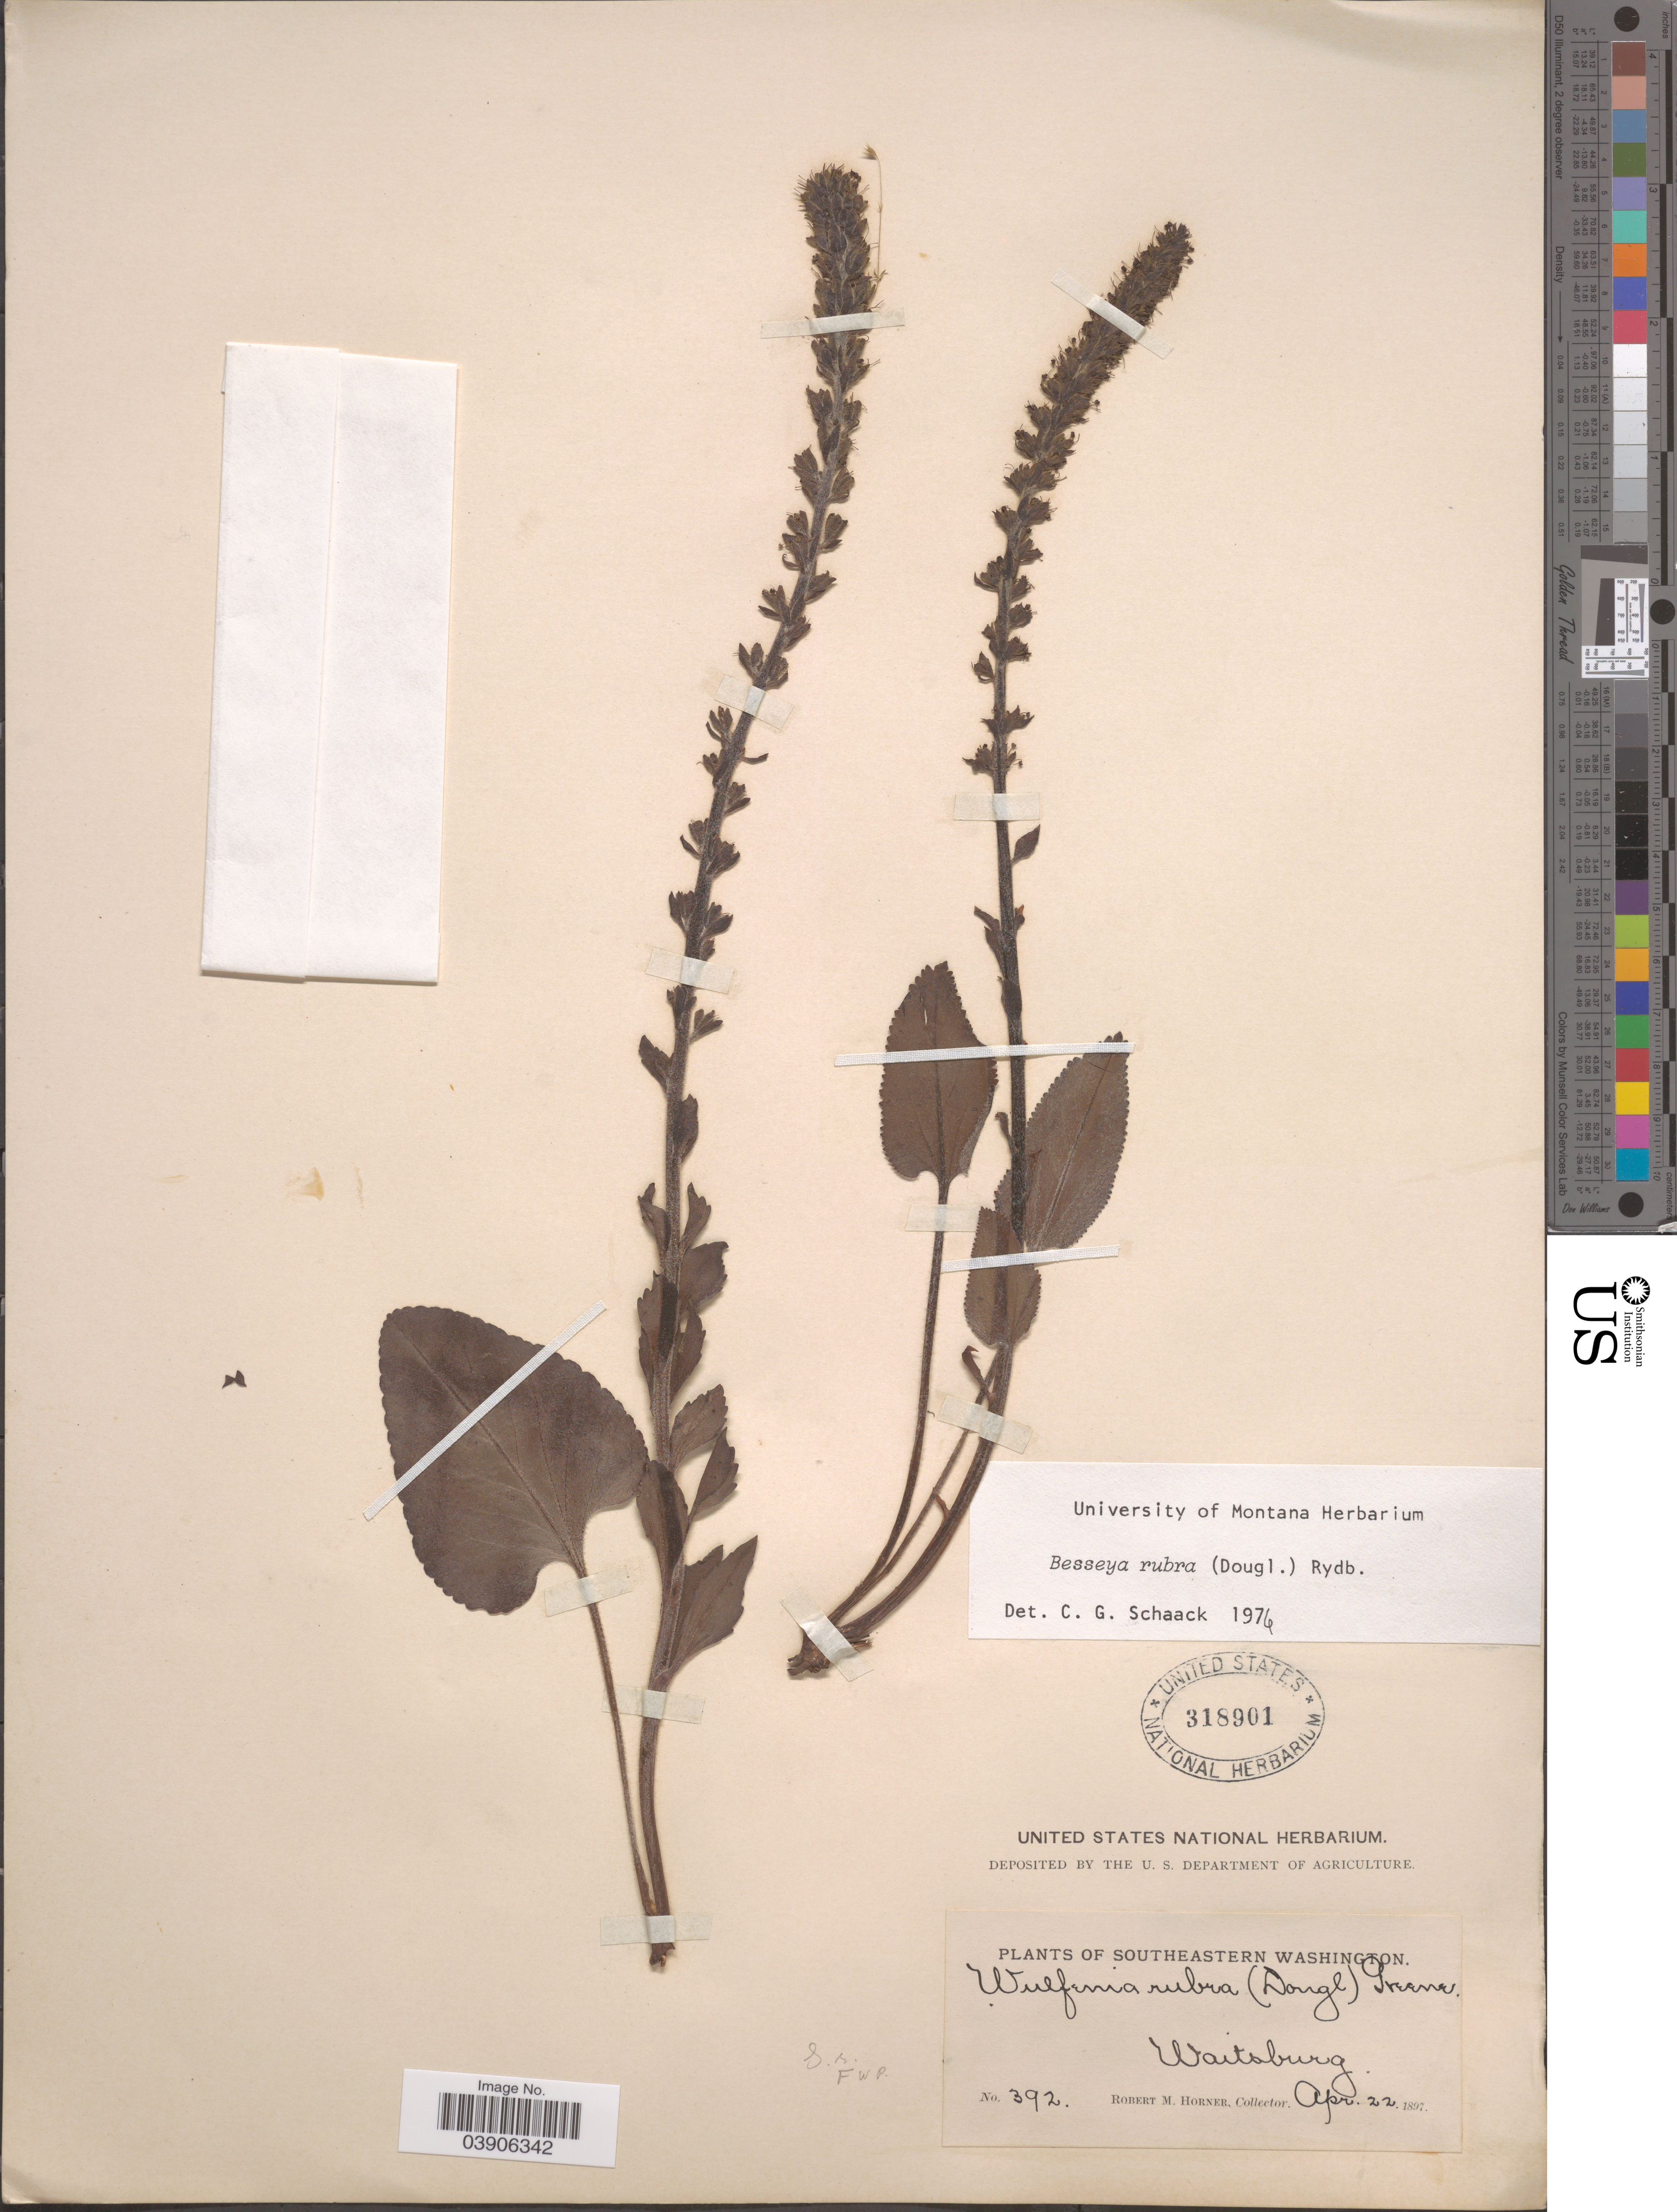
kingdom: Plantae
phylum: Tracheophyta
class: Magnoliopsida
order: Lamiales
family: Plantaginaceae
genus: Synthyris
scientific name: Synthyris rubra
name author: (Douglas ex Hook.) Benth.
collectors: R. Horner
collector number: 392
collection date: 1897-04-22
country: United States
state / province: Washington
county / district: Walla Walla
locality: Southeastern Washington. Waitsburg.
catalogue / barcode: US 318901